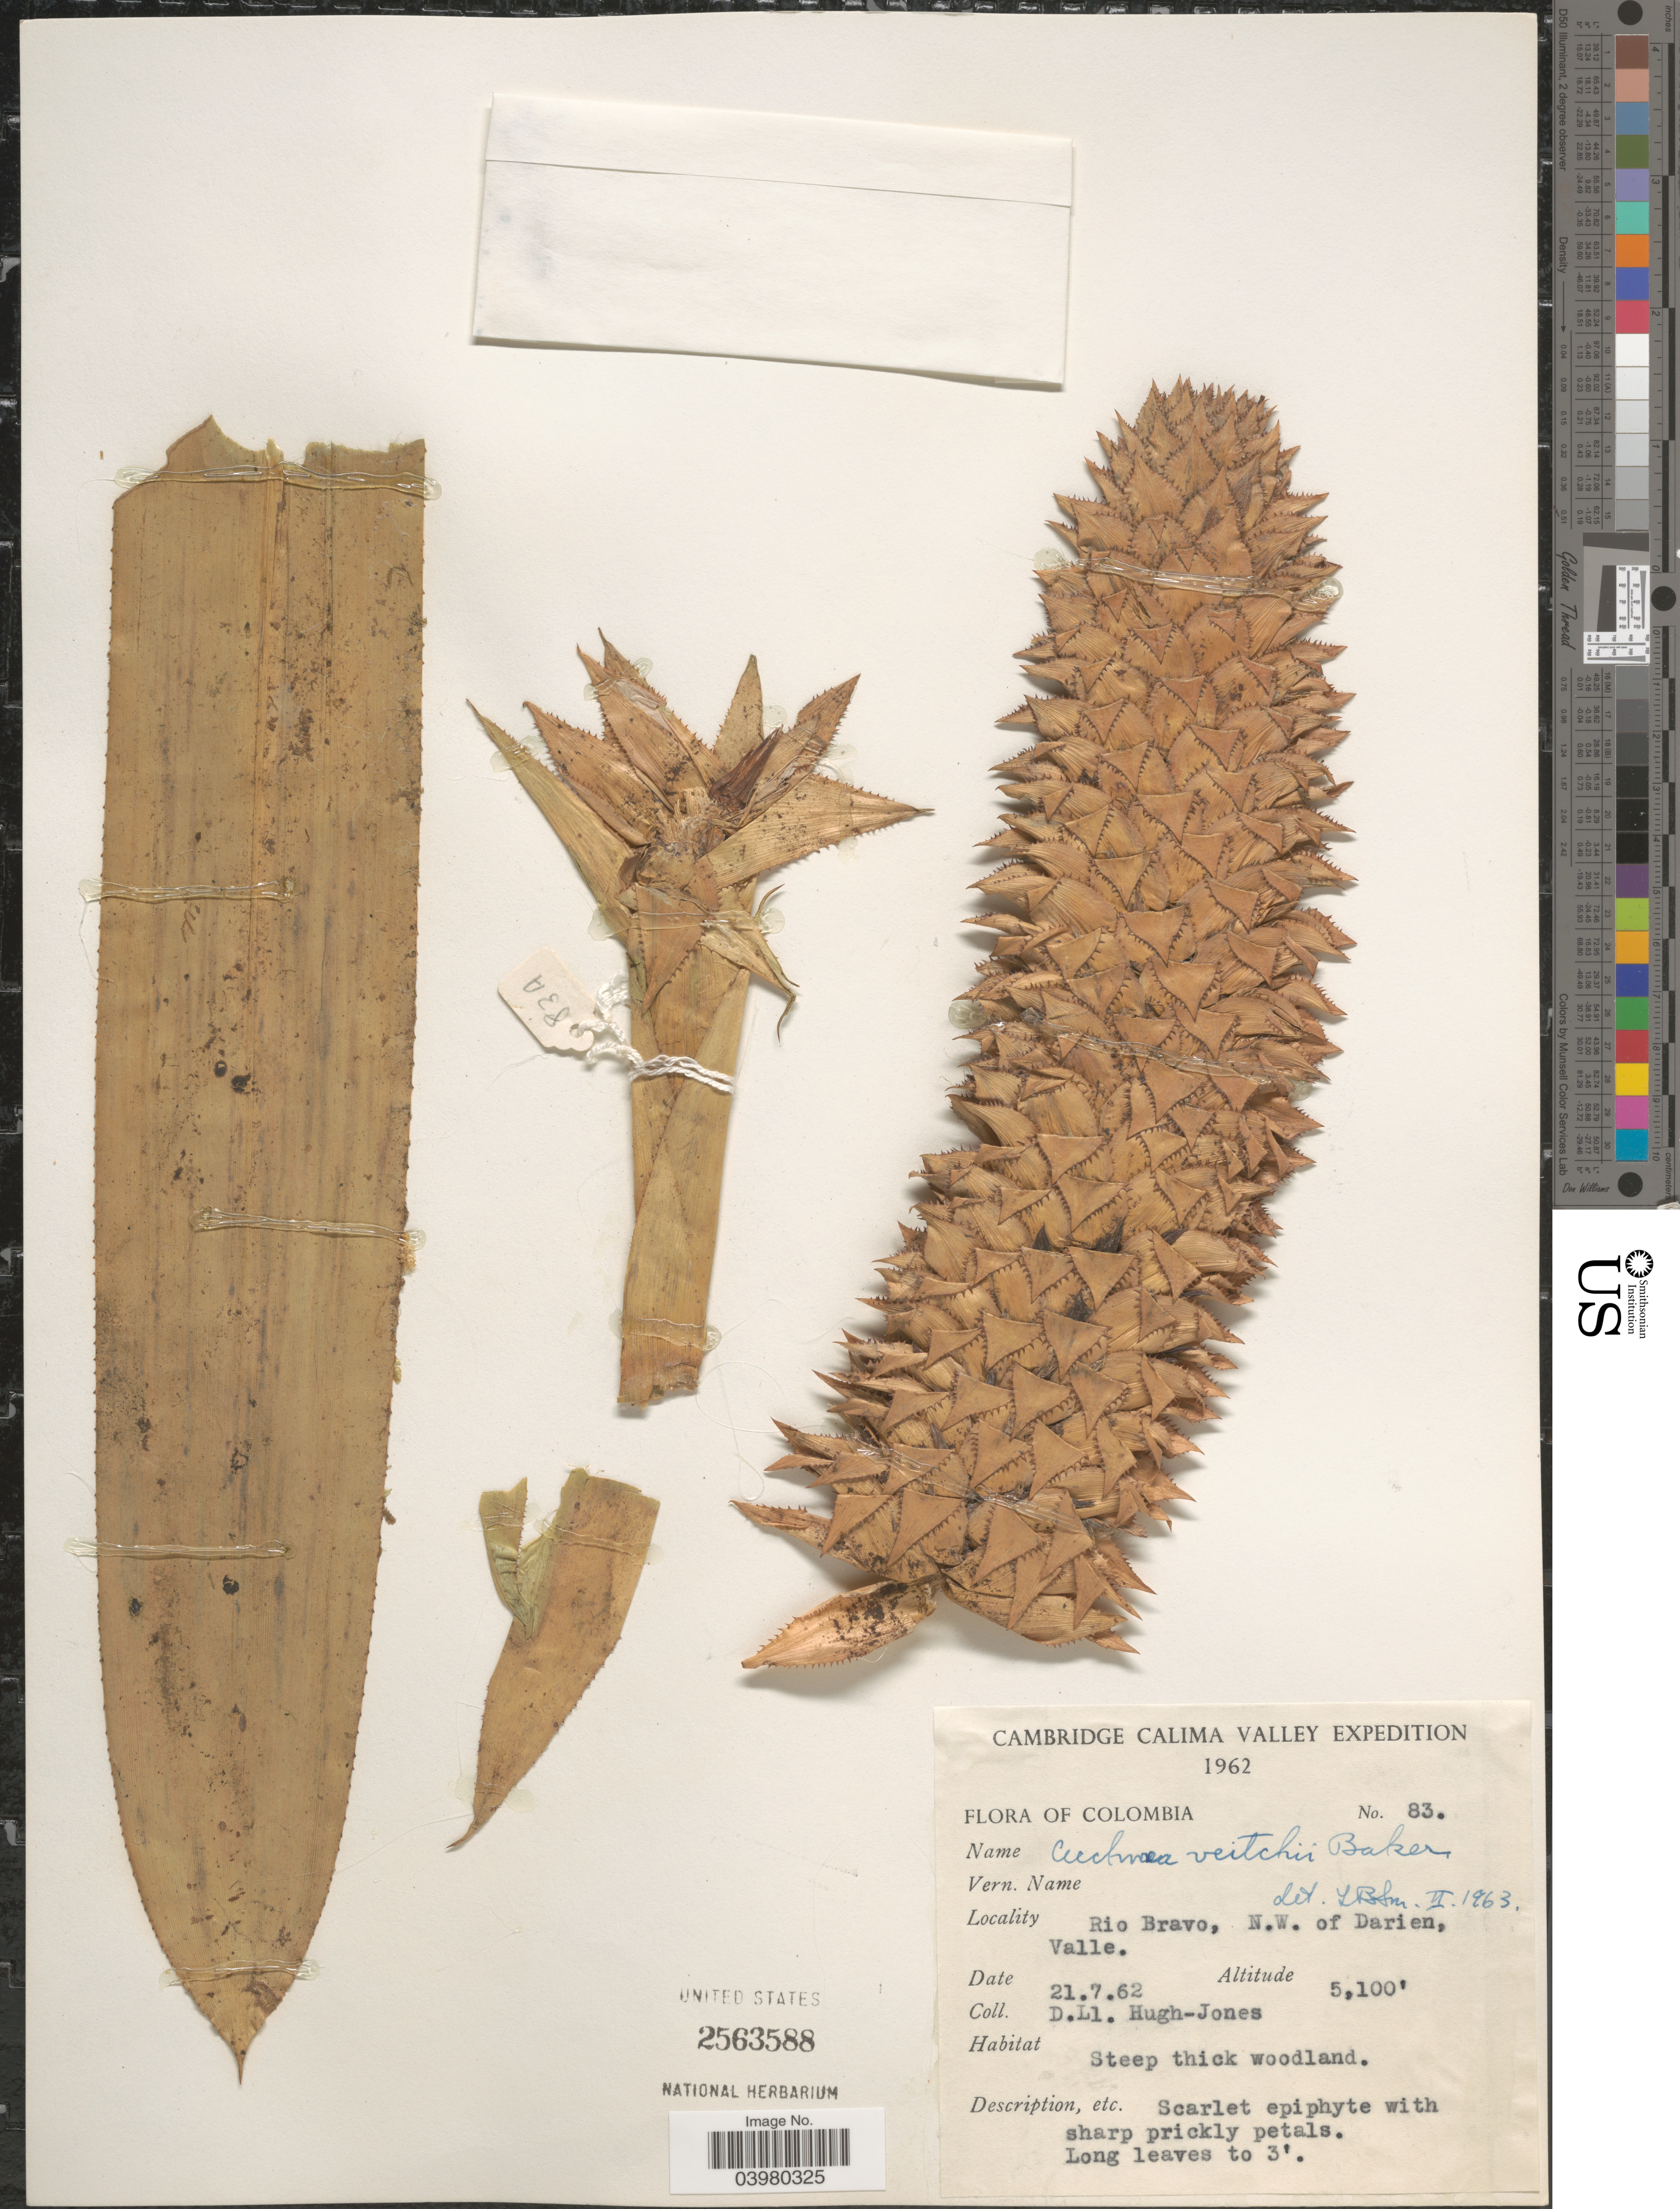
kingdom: Plantae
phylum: Tracheophyta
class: Liliopsida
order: Poales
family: Bromeliaceae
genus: Aechmea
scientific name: Aechmea veitchii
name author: Baker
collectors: D. Hugh-Jones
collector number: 83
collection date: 1962-07-21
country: Colombia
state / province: Valle del Cauca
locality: Cambridge Calima Valley. Rio Bravo, N.W. of Darien, Valle.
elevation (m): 1554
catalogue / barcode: US 2563588